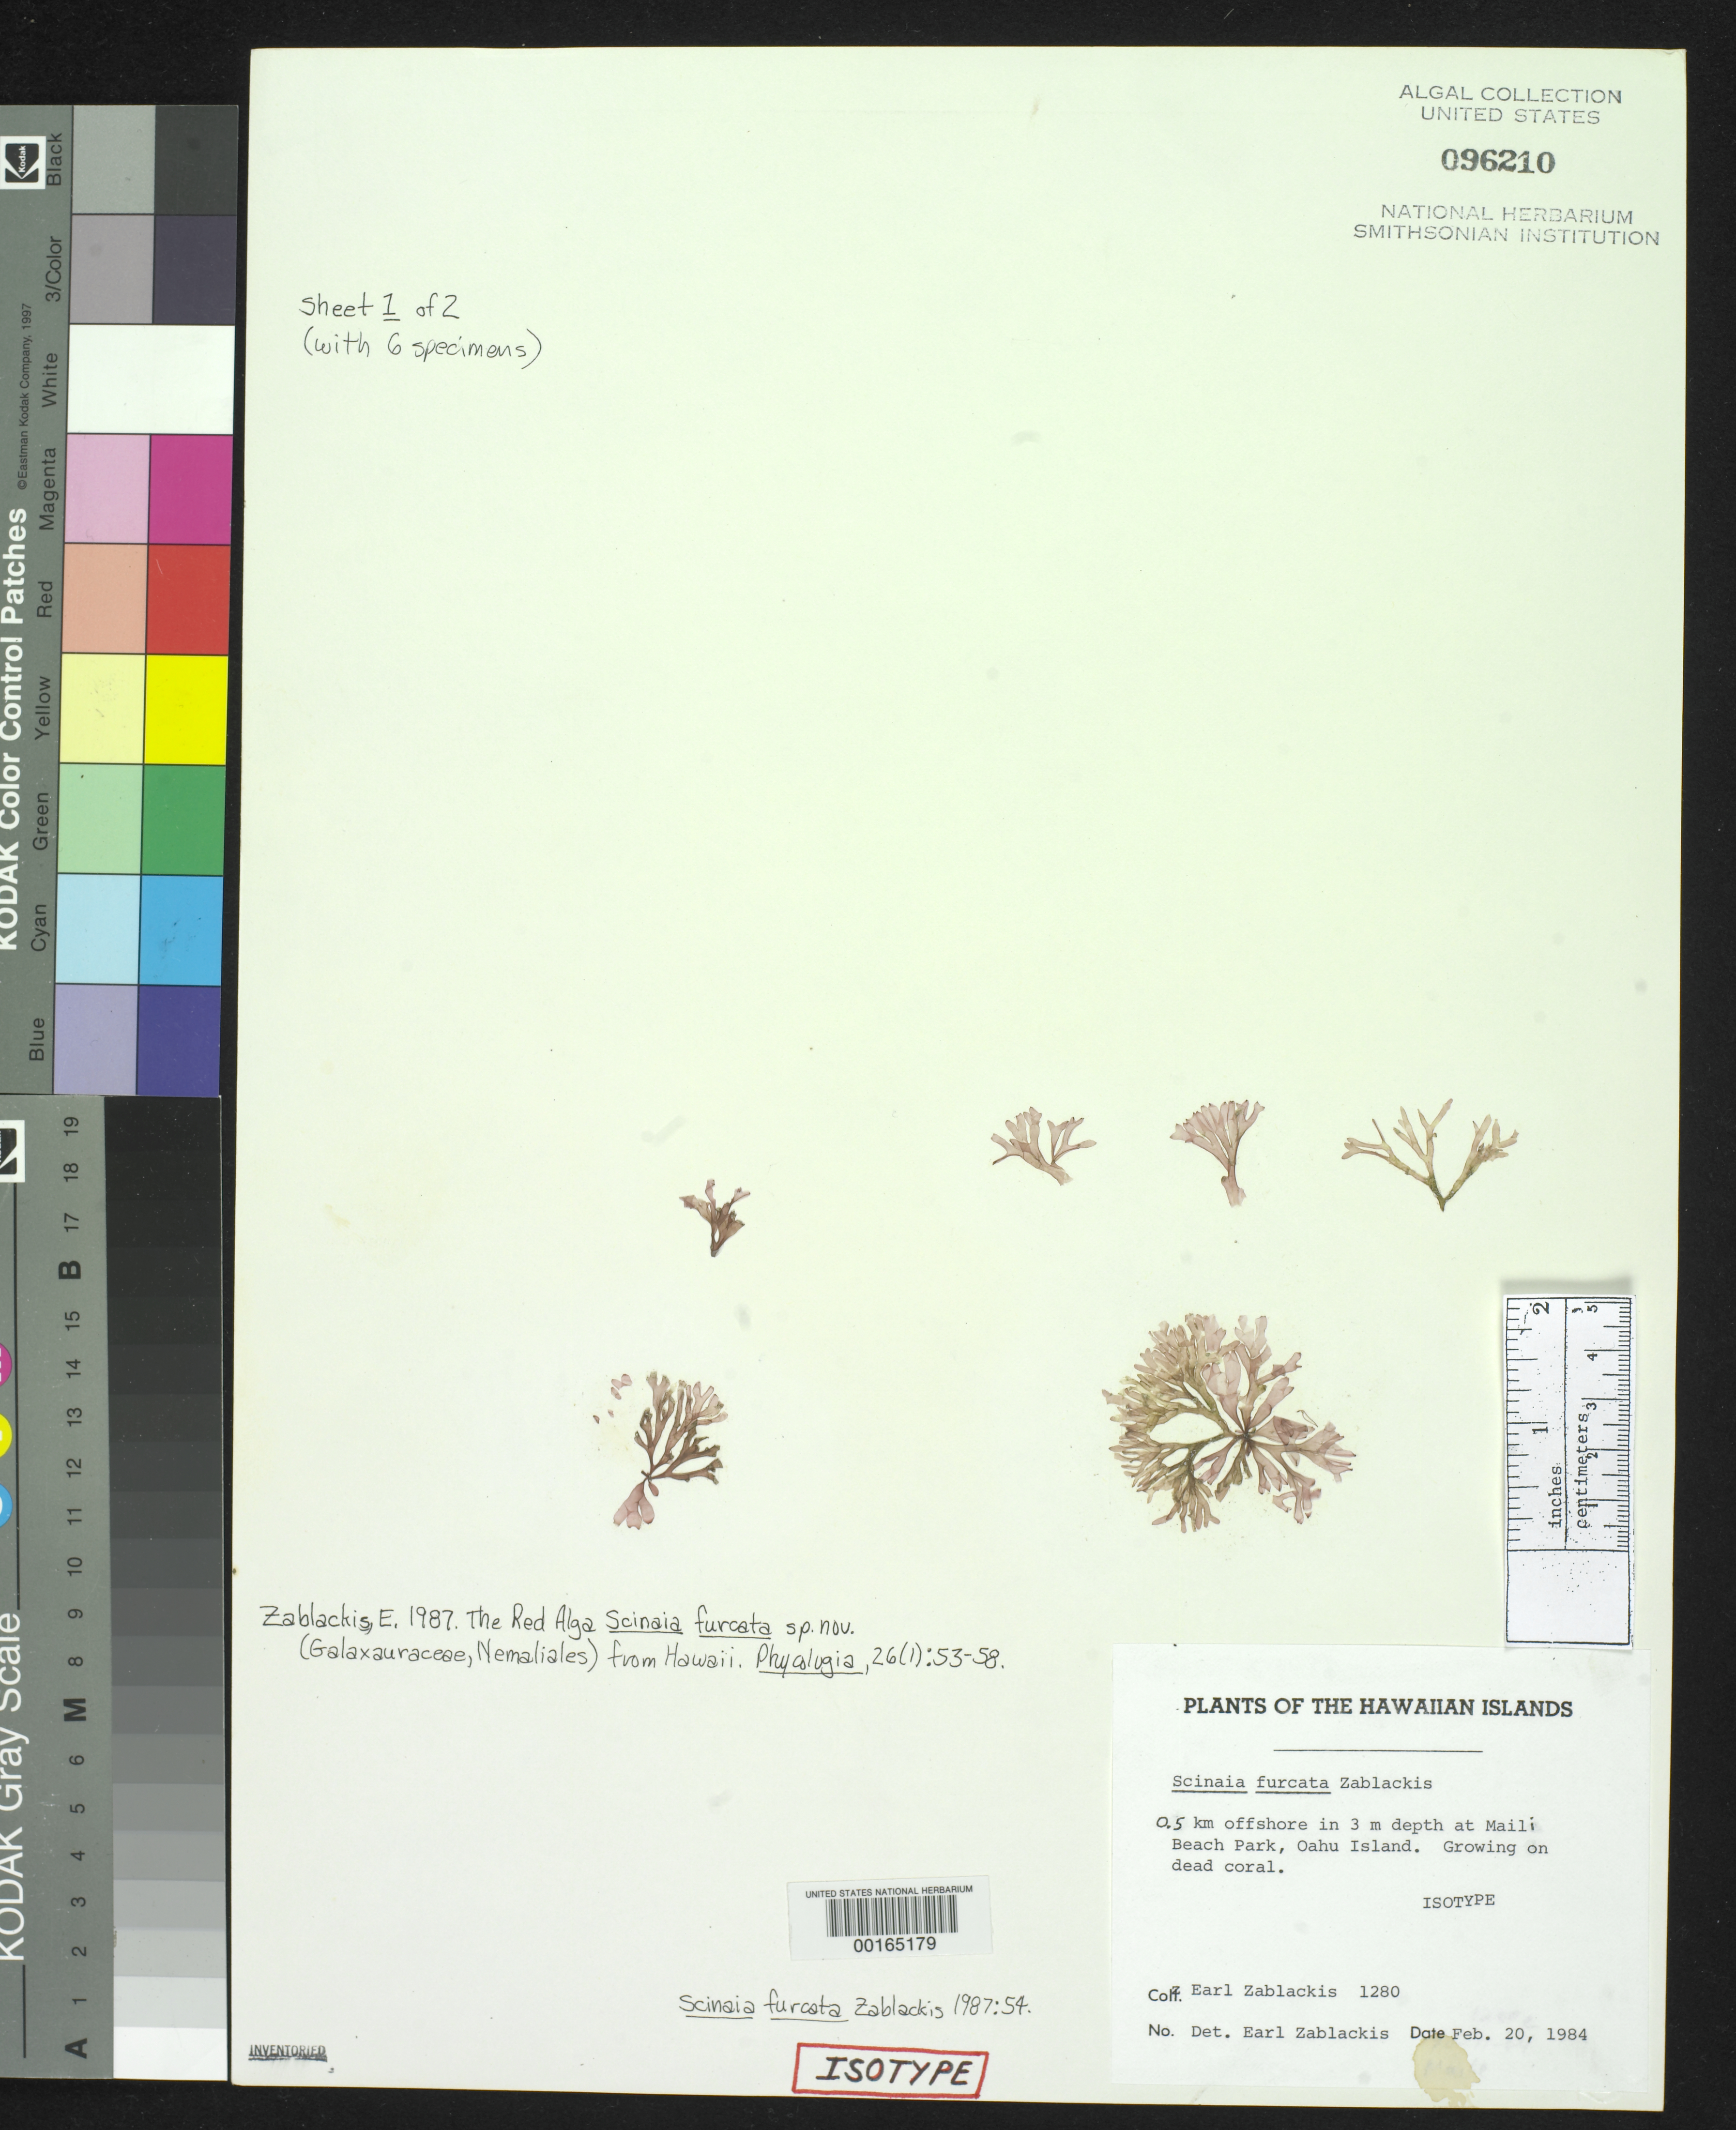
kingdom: Plantae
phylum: Rhodophyta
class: Florideophyceae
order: Nemaliales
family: Scinaiaceae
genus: Scinaia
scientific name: Scinaia furcata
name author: Zablackis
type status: Isotype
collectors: E. Zablackis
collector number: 1280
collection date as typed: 20 Feb 1984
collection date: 1984-02-20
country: United States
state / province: Hawaii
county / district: Honolulu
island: Oahu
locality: Off Maili Beach Park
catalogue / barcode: US 96210